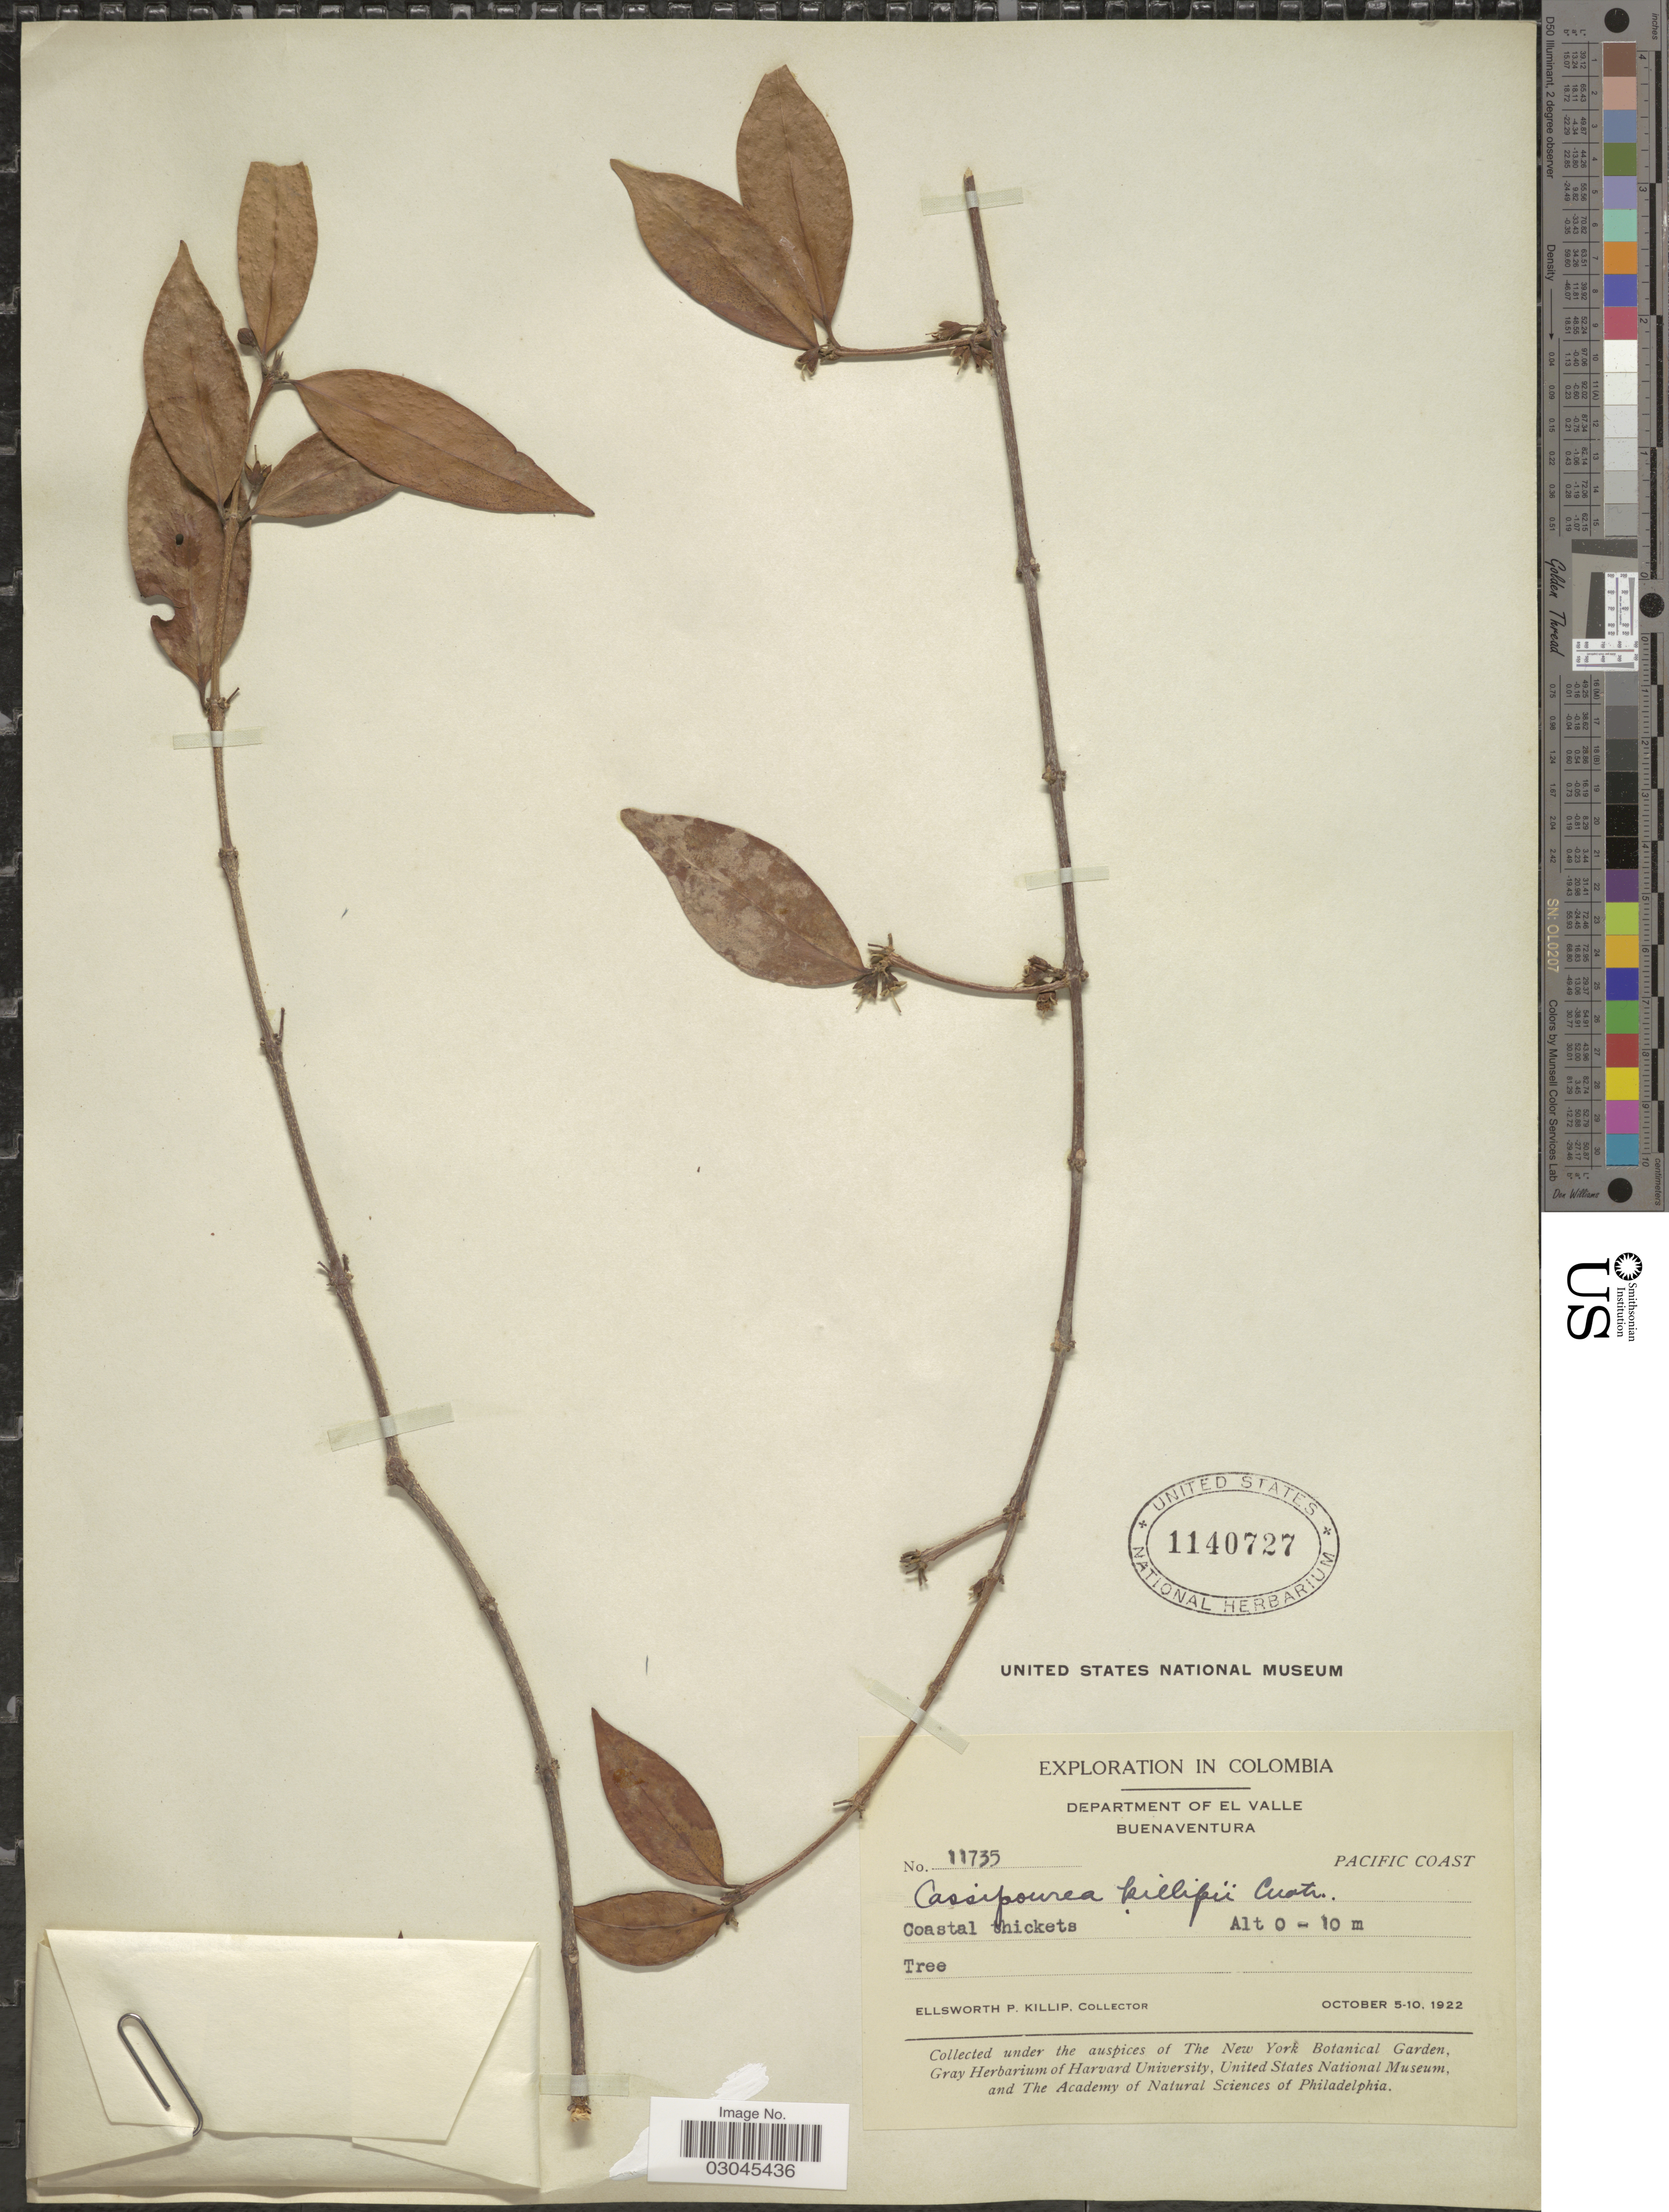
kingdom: Plantae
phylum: Tracheophyta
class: Magnoliopsida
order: Malpighiales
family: Rhizophoraceae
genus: Cassipourea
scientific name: Cassipourea killipii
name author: Cuatrec.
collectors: E. P. Killip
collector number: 11735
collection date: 1922-10-05/1922-10-10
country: Colombia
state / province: Valle del Cauca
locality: Department of El Valle. Buenaventura. Pacific Coast. Coastal thickets.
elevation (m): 0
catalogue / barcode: US 1140727